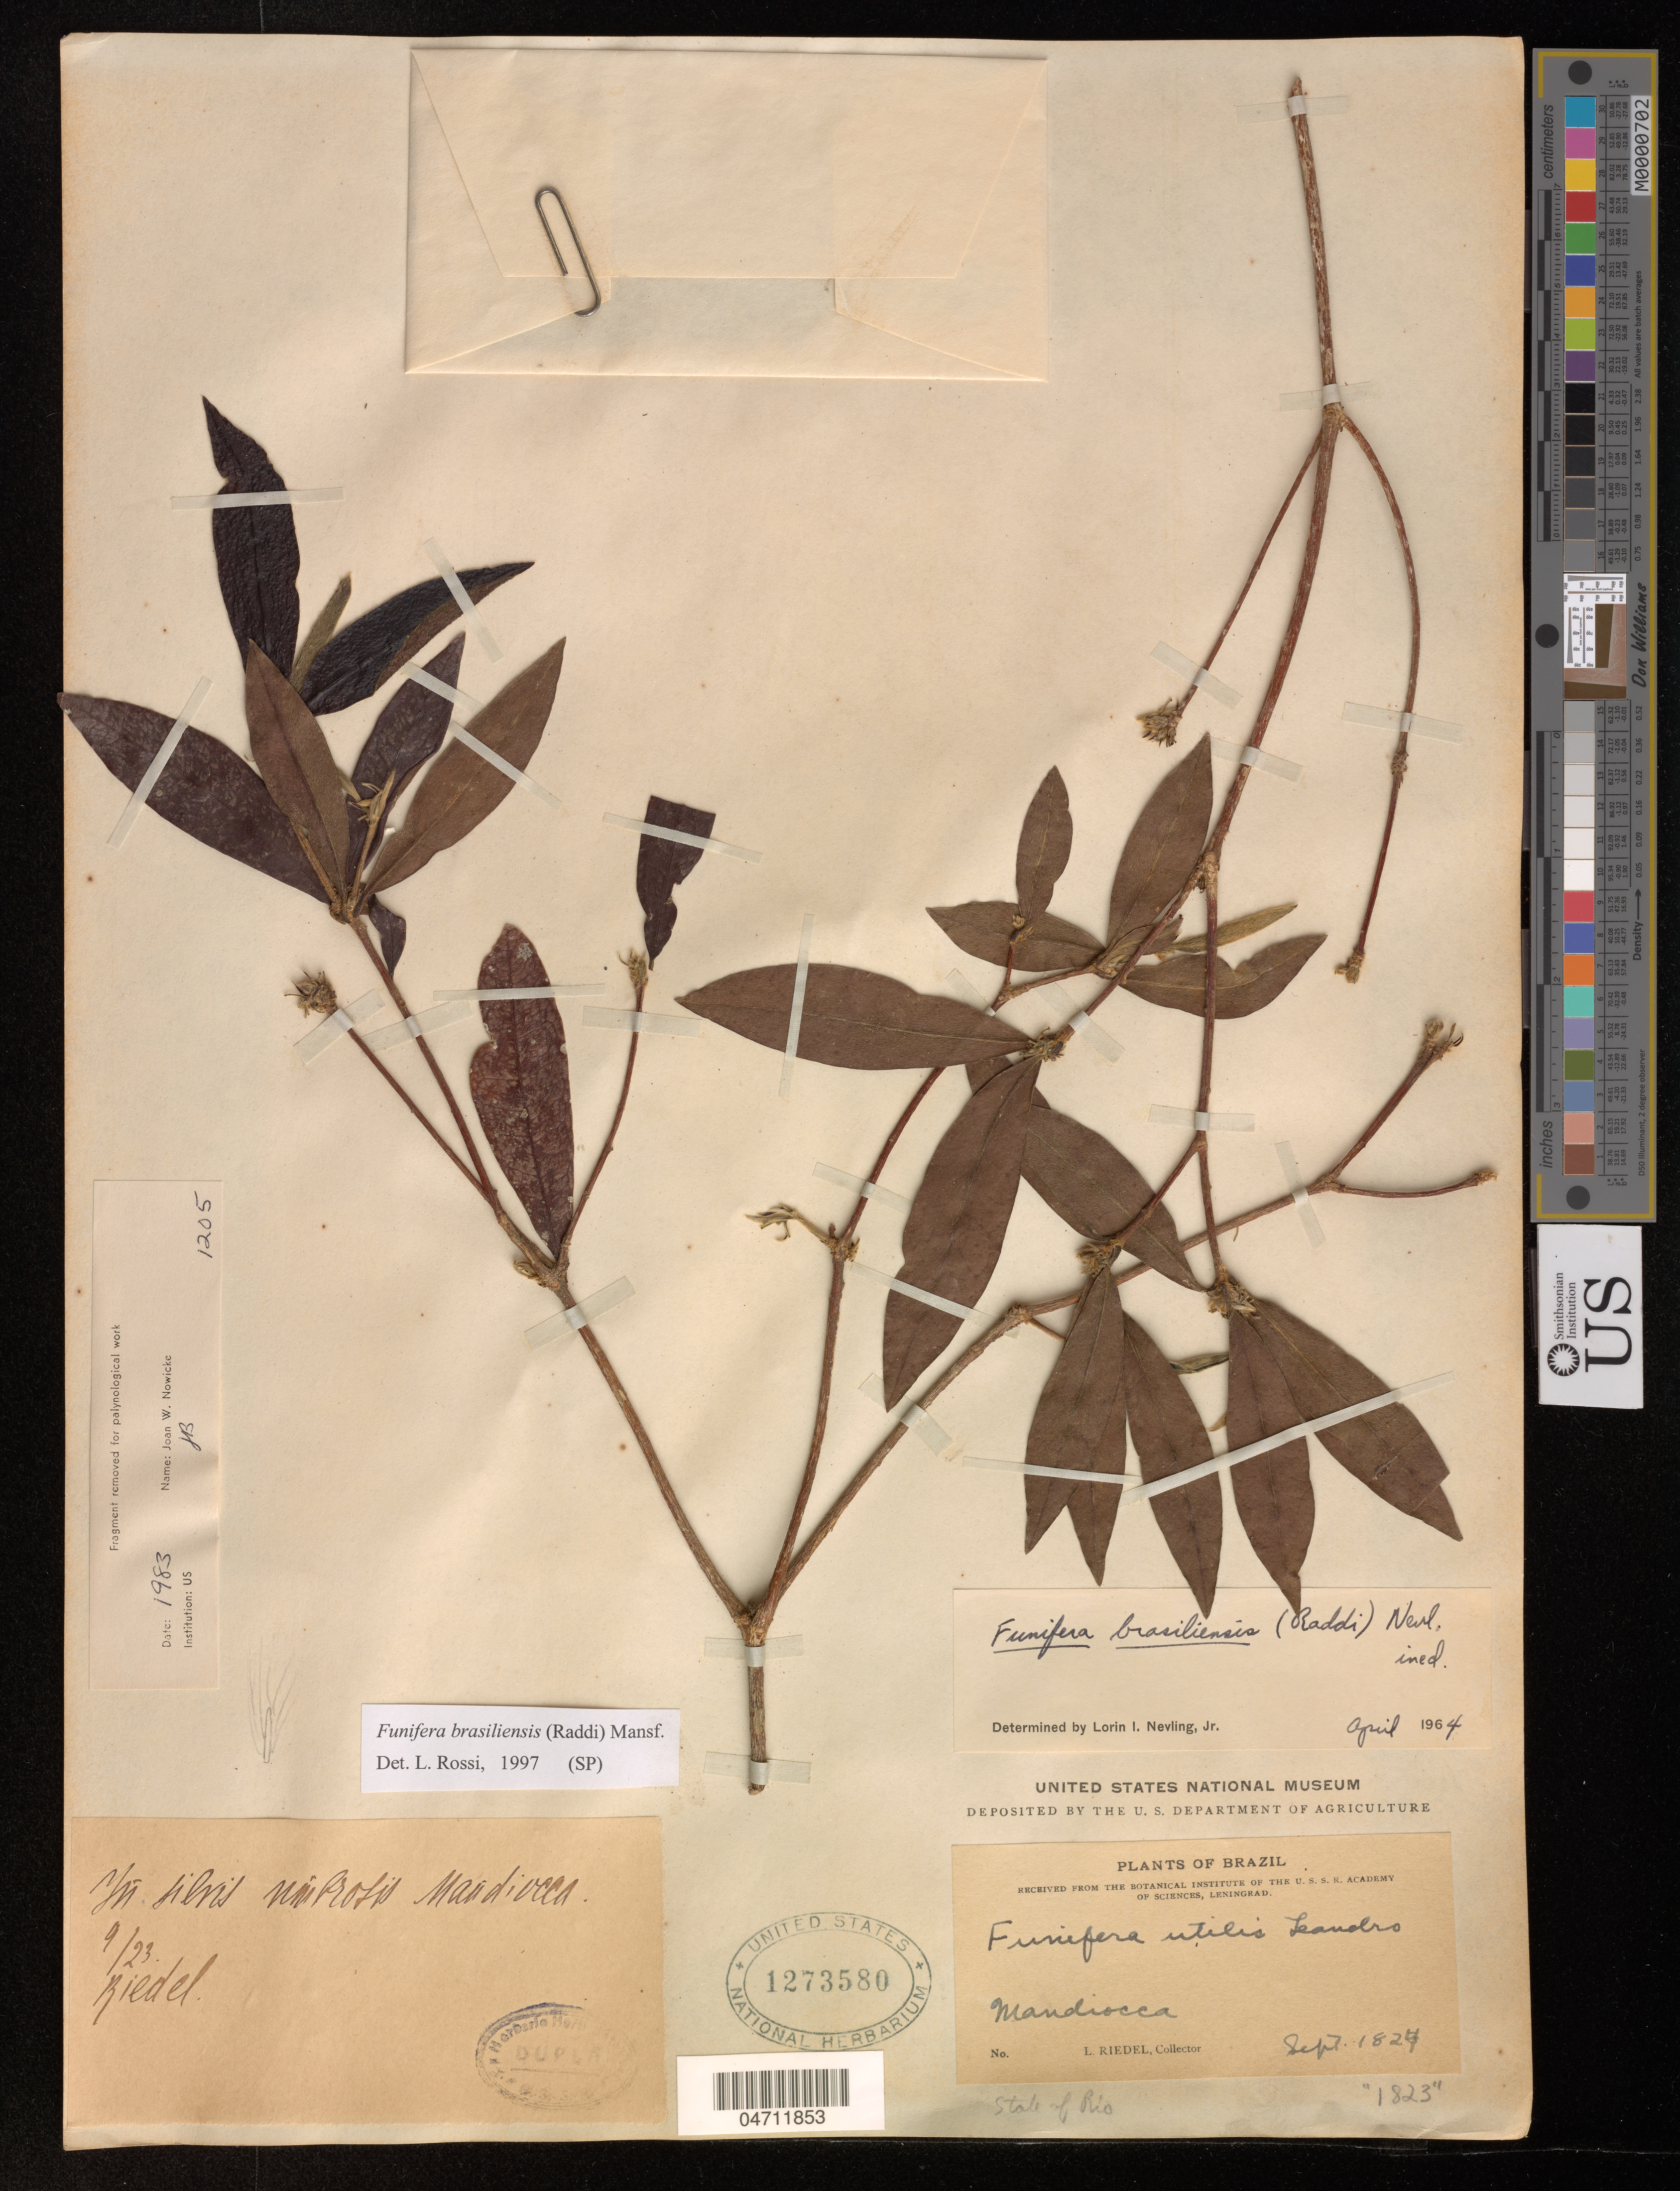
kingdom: Plantae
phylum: Tracheophyta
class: Magnoliopsida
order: Malvales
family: Thymelaeaceae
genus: Funifera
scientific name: Funifera brasiliensis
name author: (Raddi) Mansf.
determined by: Rossi, L.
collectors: L. Riedel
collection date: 1823-09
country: Brazil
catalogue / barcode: US 1273580